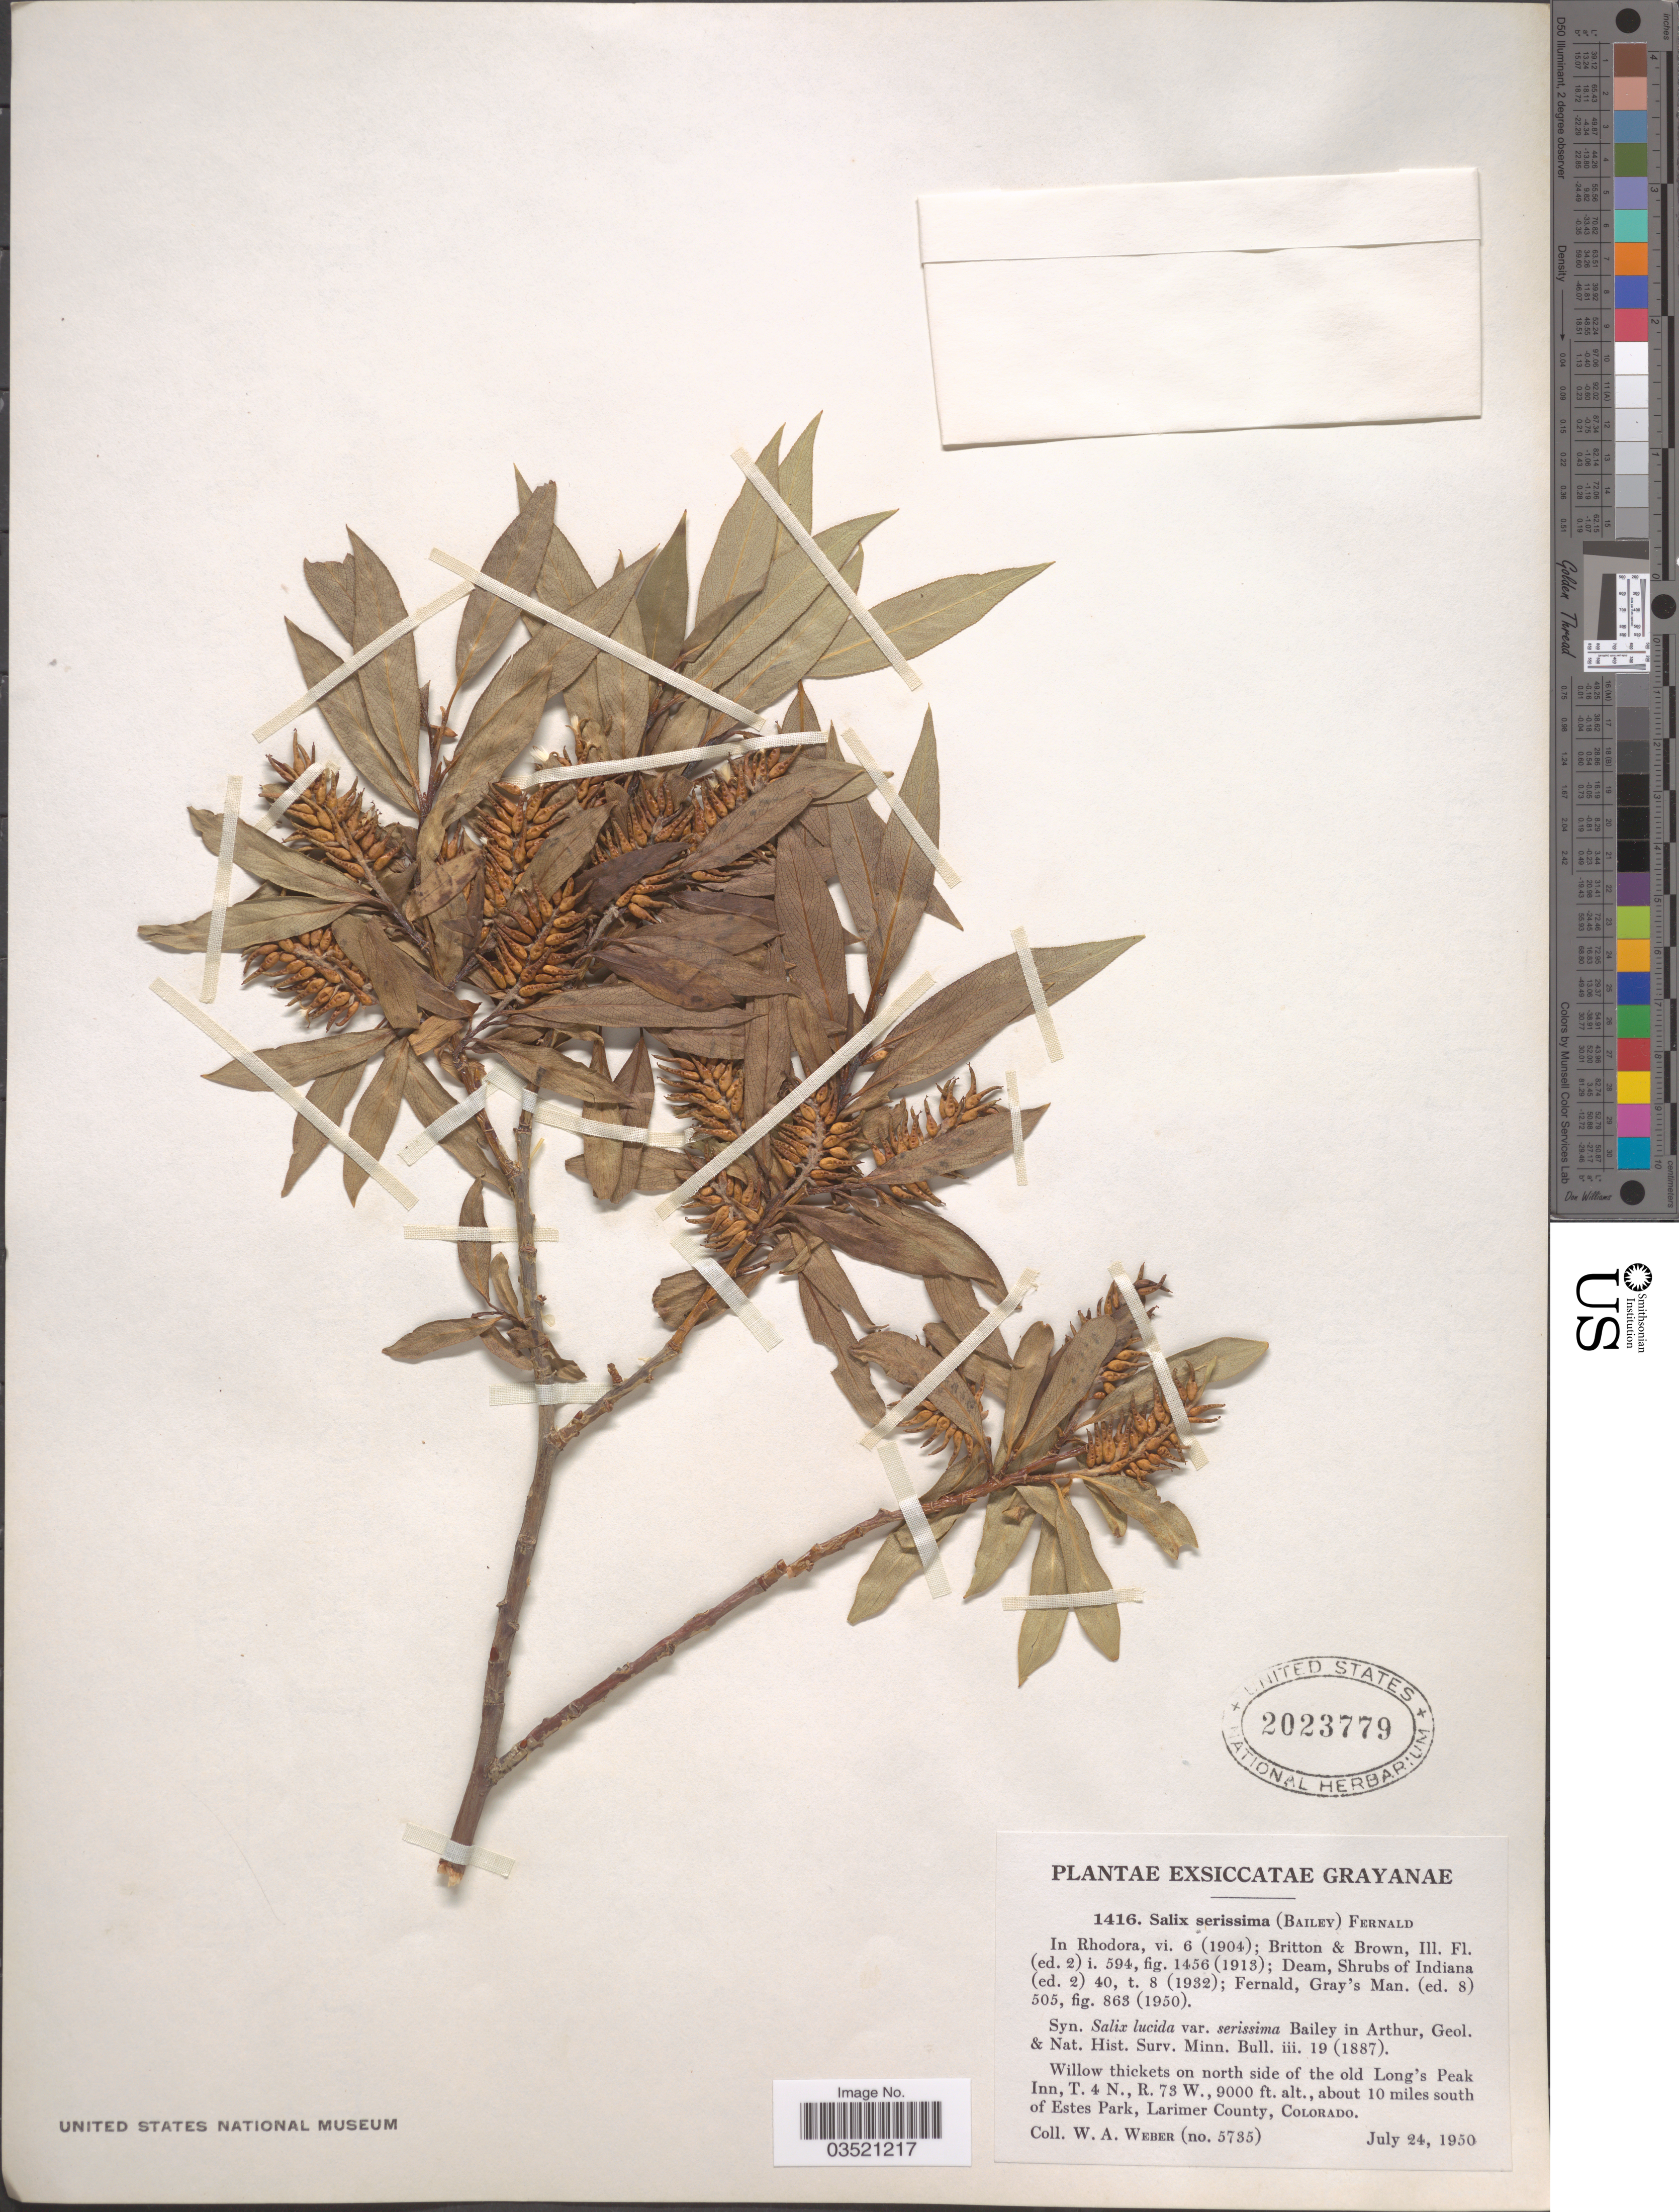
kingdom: Plantae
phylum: Tracheophyta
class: Magnoliopsida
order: Malpighiales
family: Salicaceae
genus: Salix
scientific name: Salix serissima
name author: (L.H. Bailey) Fernald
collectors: W. A. Weber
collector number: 5735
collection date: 1950-07-24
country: United States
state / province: Colorado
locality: Willow thickets on north side of the old Long's Peak Inn, T. 4 N., R. 73 W., about 10 miles south of Estes Park, Larimer County.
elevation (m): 2743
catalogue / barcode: US 2023779